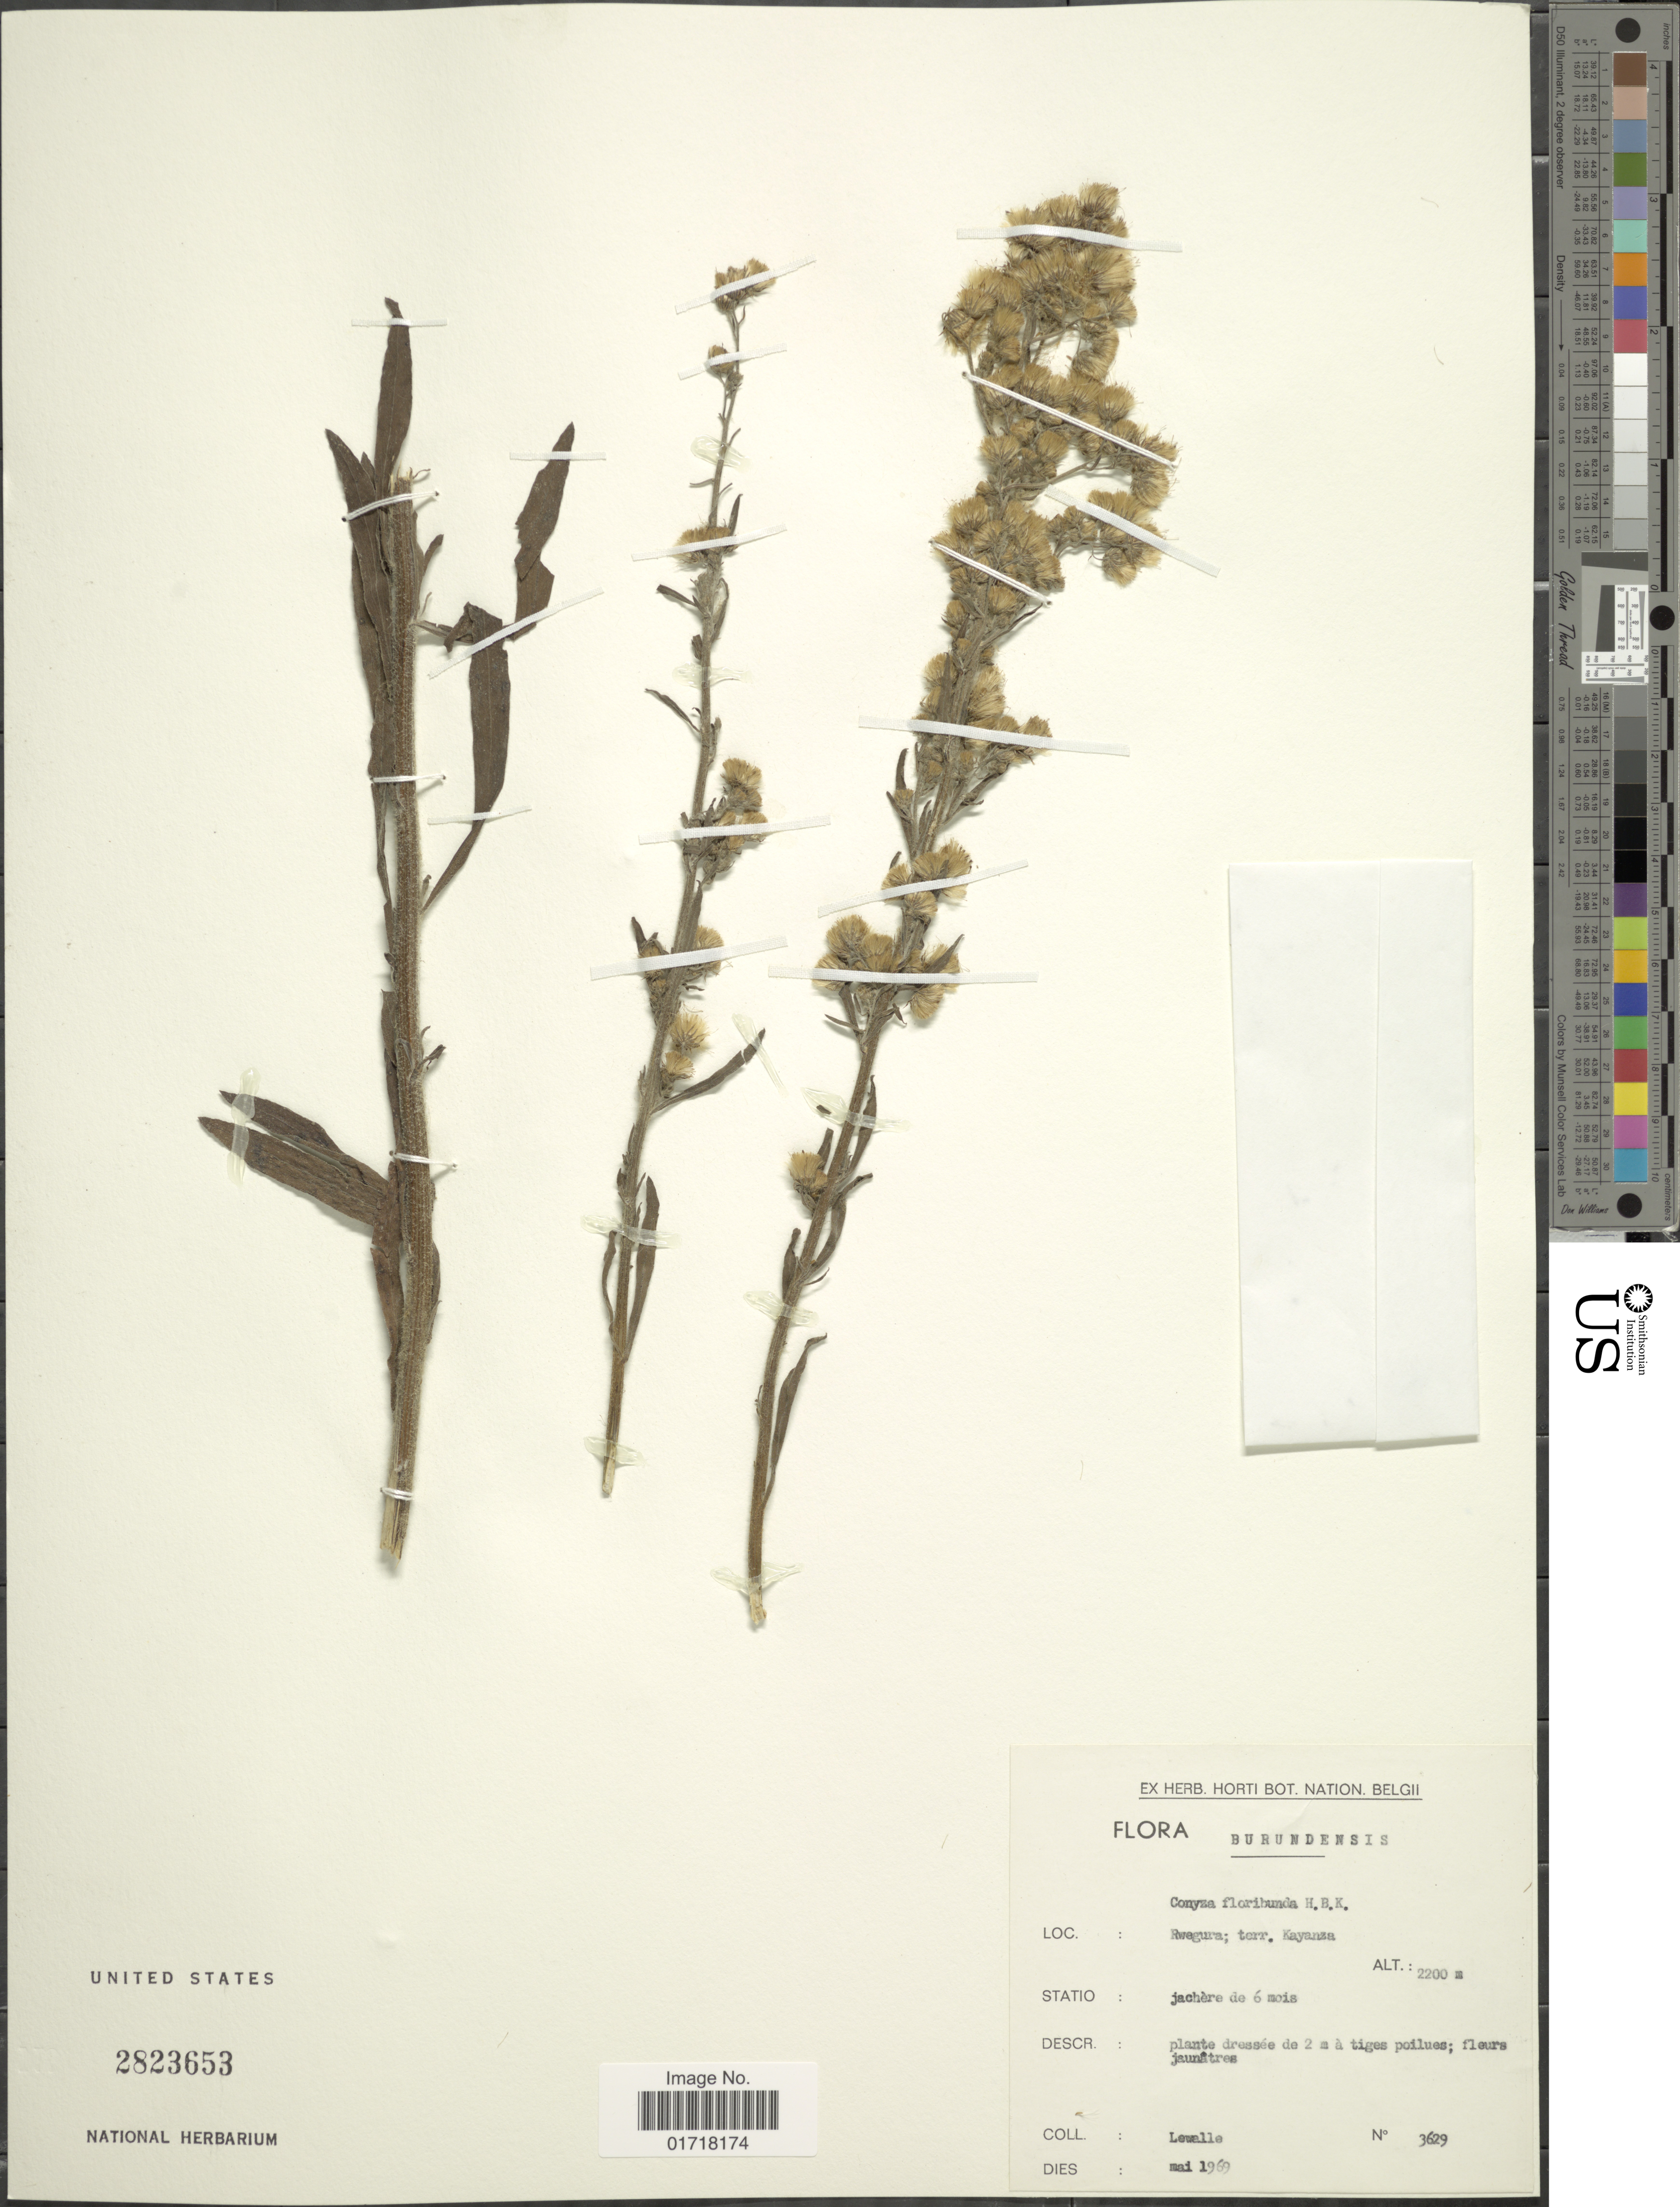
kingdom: Plantae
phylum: Tracheophyta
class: Magnoliopsida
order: Asterales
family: Asteraceae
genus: Conyza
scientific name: Conyza floribunda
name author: Kunth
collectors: Lewalle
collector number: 3629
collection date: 1969-05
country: Burundi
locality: Burundensis, Rwagura; terr. Kayanza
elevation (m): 2200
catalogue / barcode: US 2823653